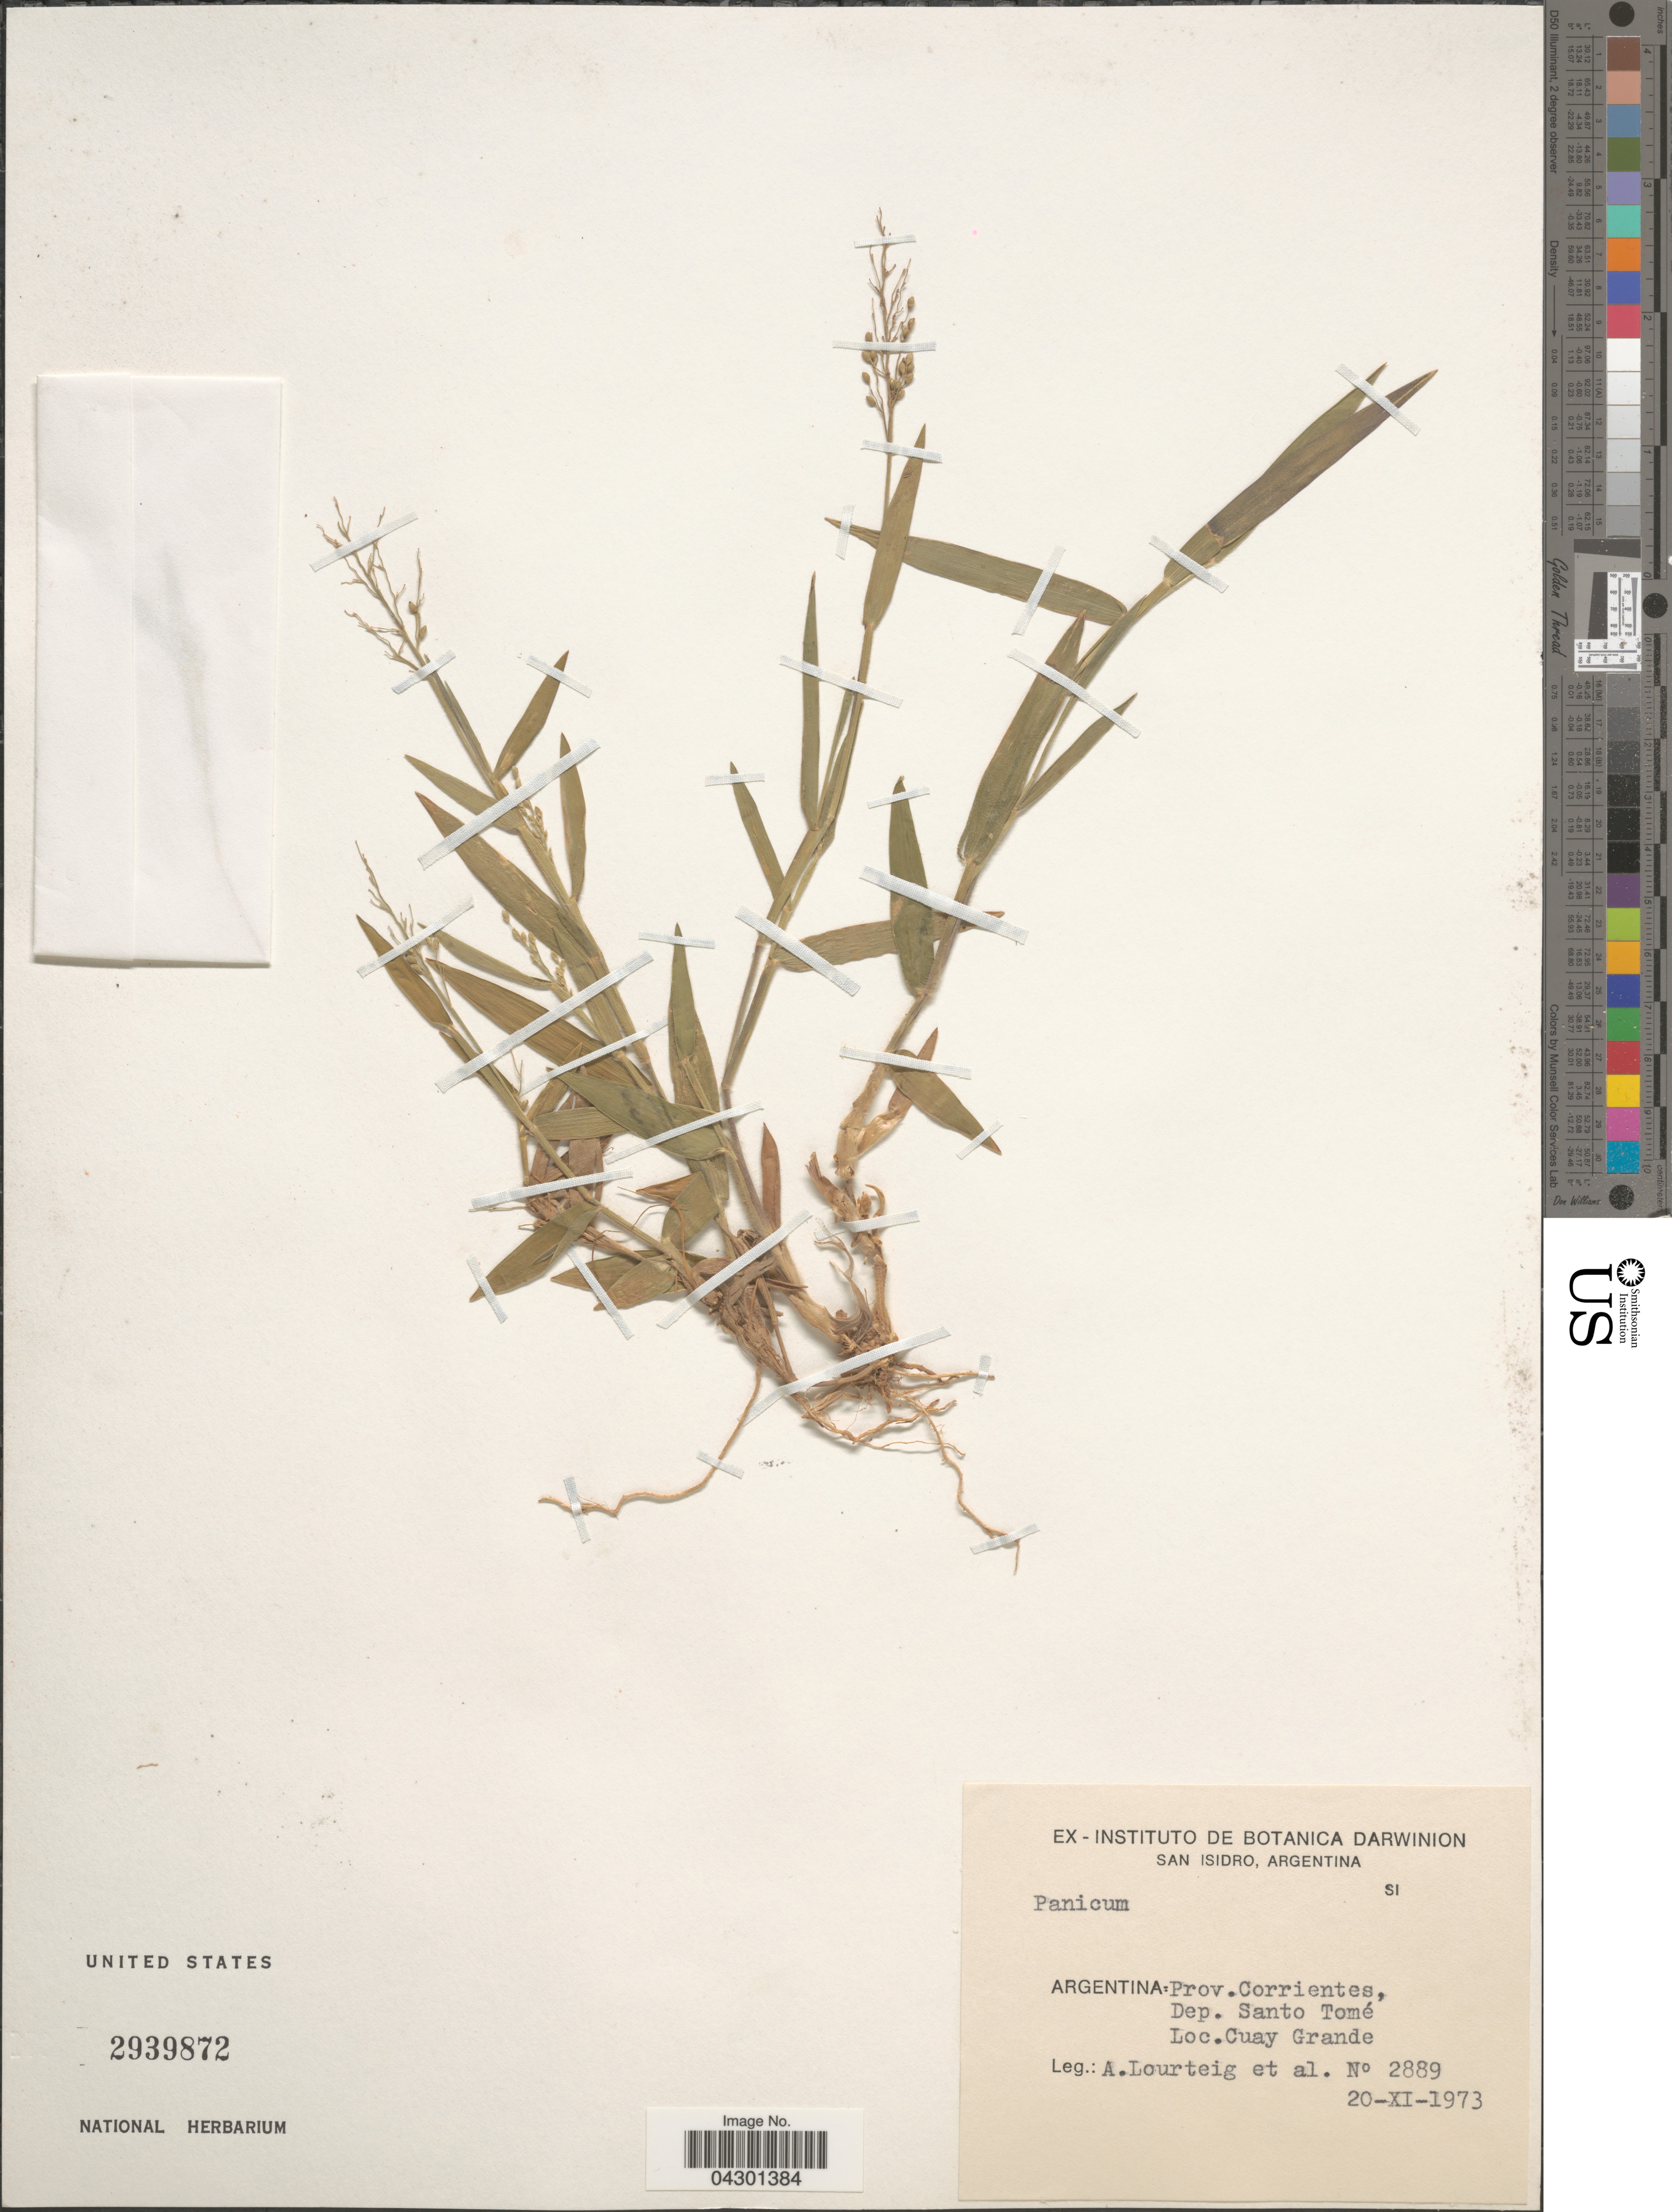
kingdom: Plantae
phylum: Tracheophyta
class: Liliopsida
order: Poales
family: Poaceae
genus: Panicum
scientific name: Panicum sp.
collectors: A. Lourteig & et al.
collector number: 2889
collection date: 1973-11-20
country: Argentina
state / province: Corrientes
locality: Dep. Santo Tomé. Cuay Grande.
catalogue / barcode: US 2939872